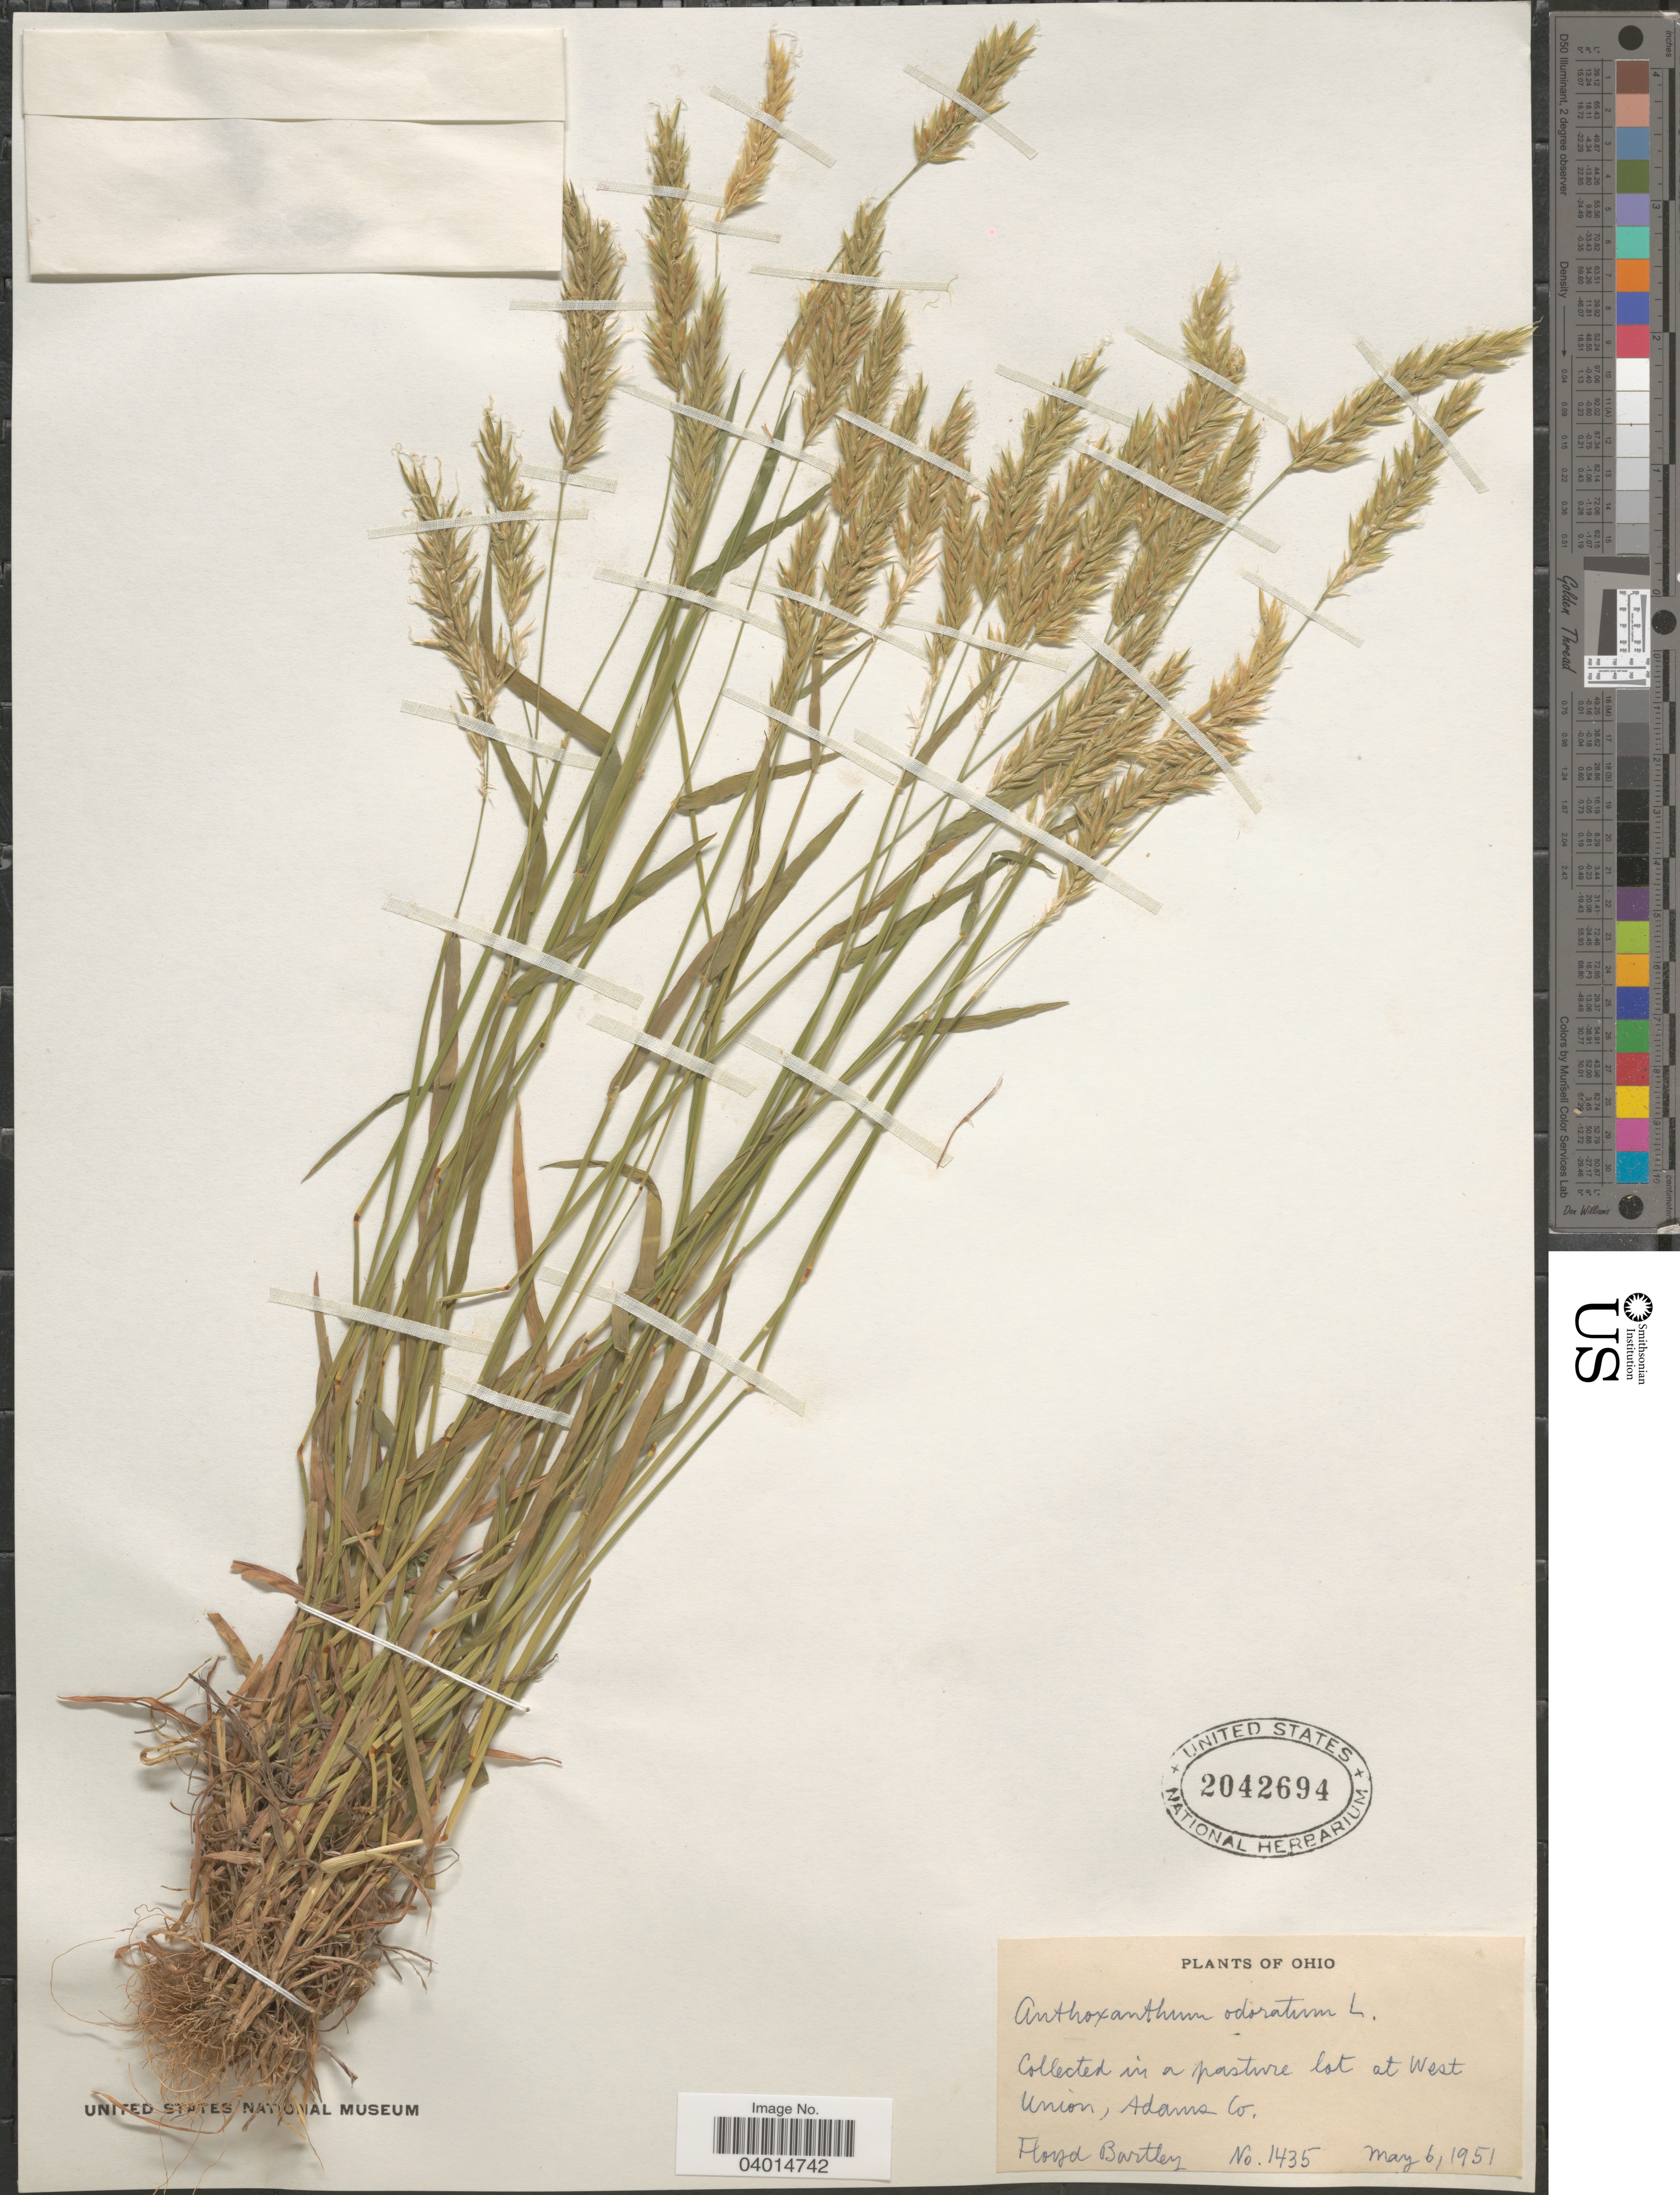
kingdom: Plantae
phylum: Tracheophyta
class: Liliopsida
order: Poales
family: Poaceae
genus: Anthoxanthum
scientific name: Anthoxanthum odoratum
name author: L.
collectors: F. Bartley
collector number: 1435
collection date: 1951-05-06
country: United States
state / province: Ohio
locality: In a pasture lot at West Union, Adams Co.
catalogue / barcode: US 2042694